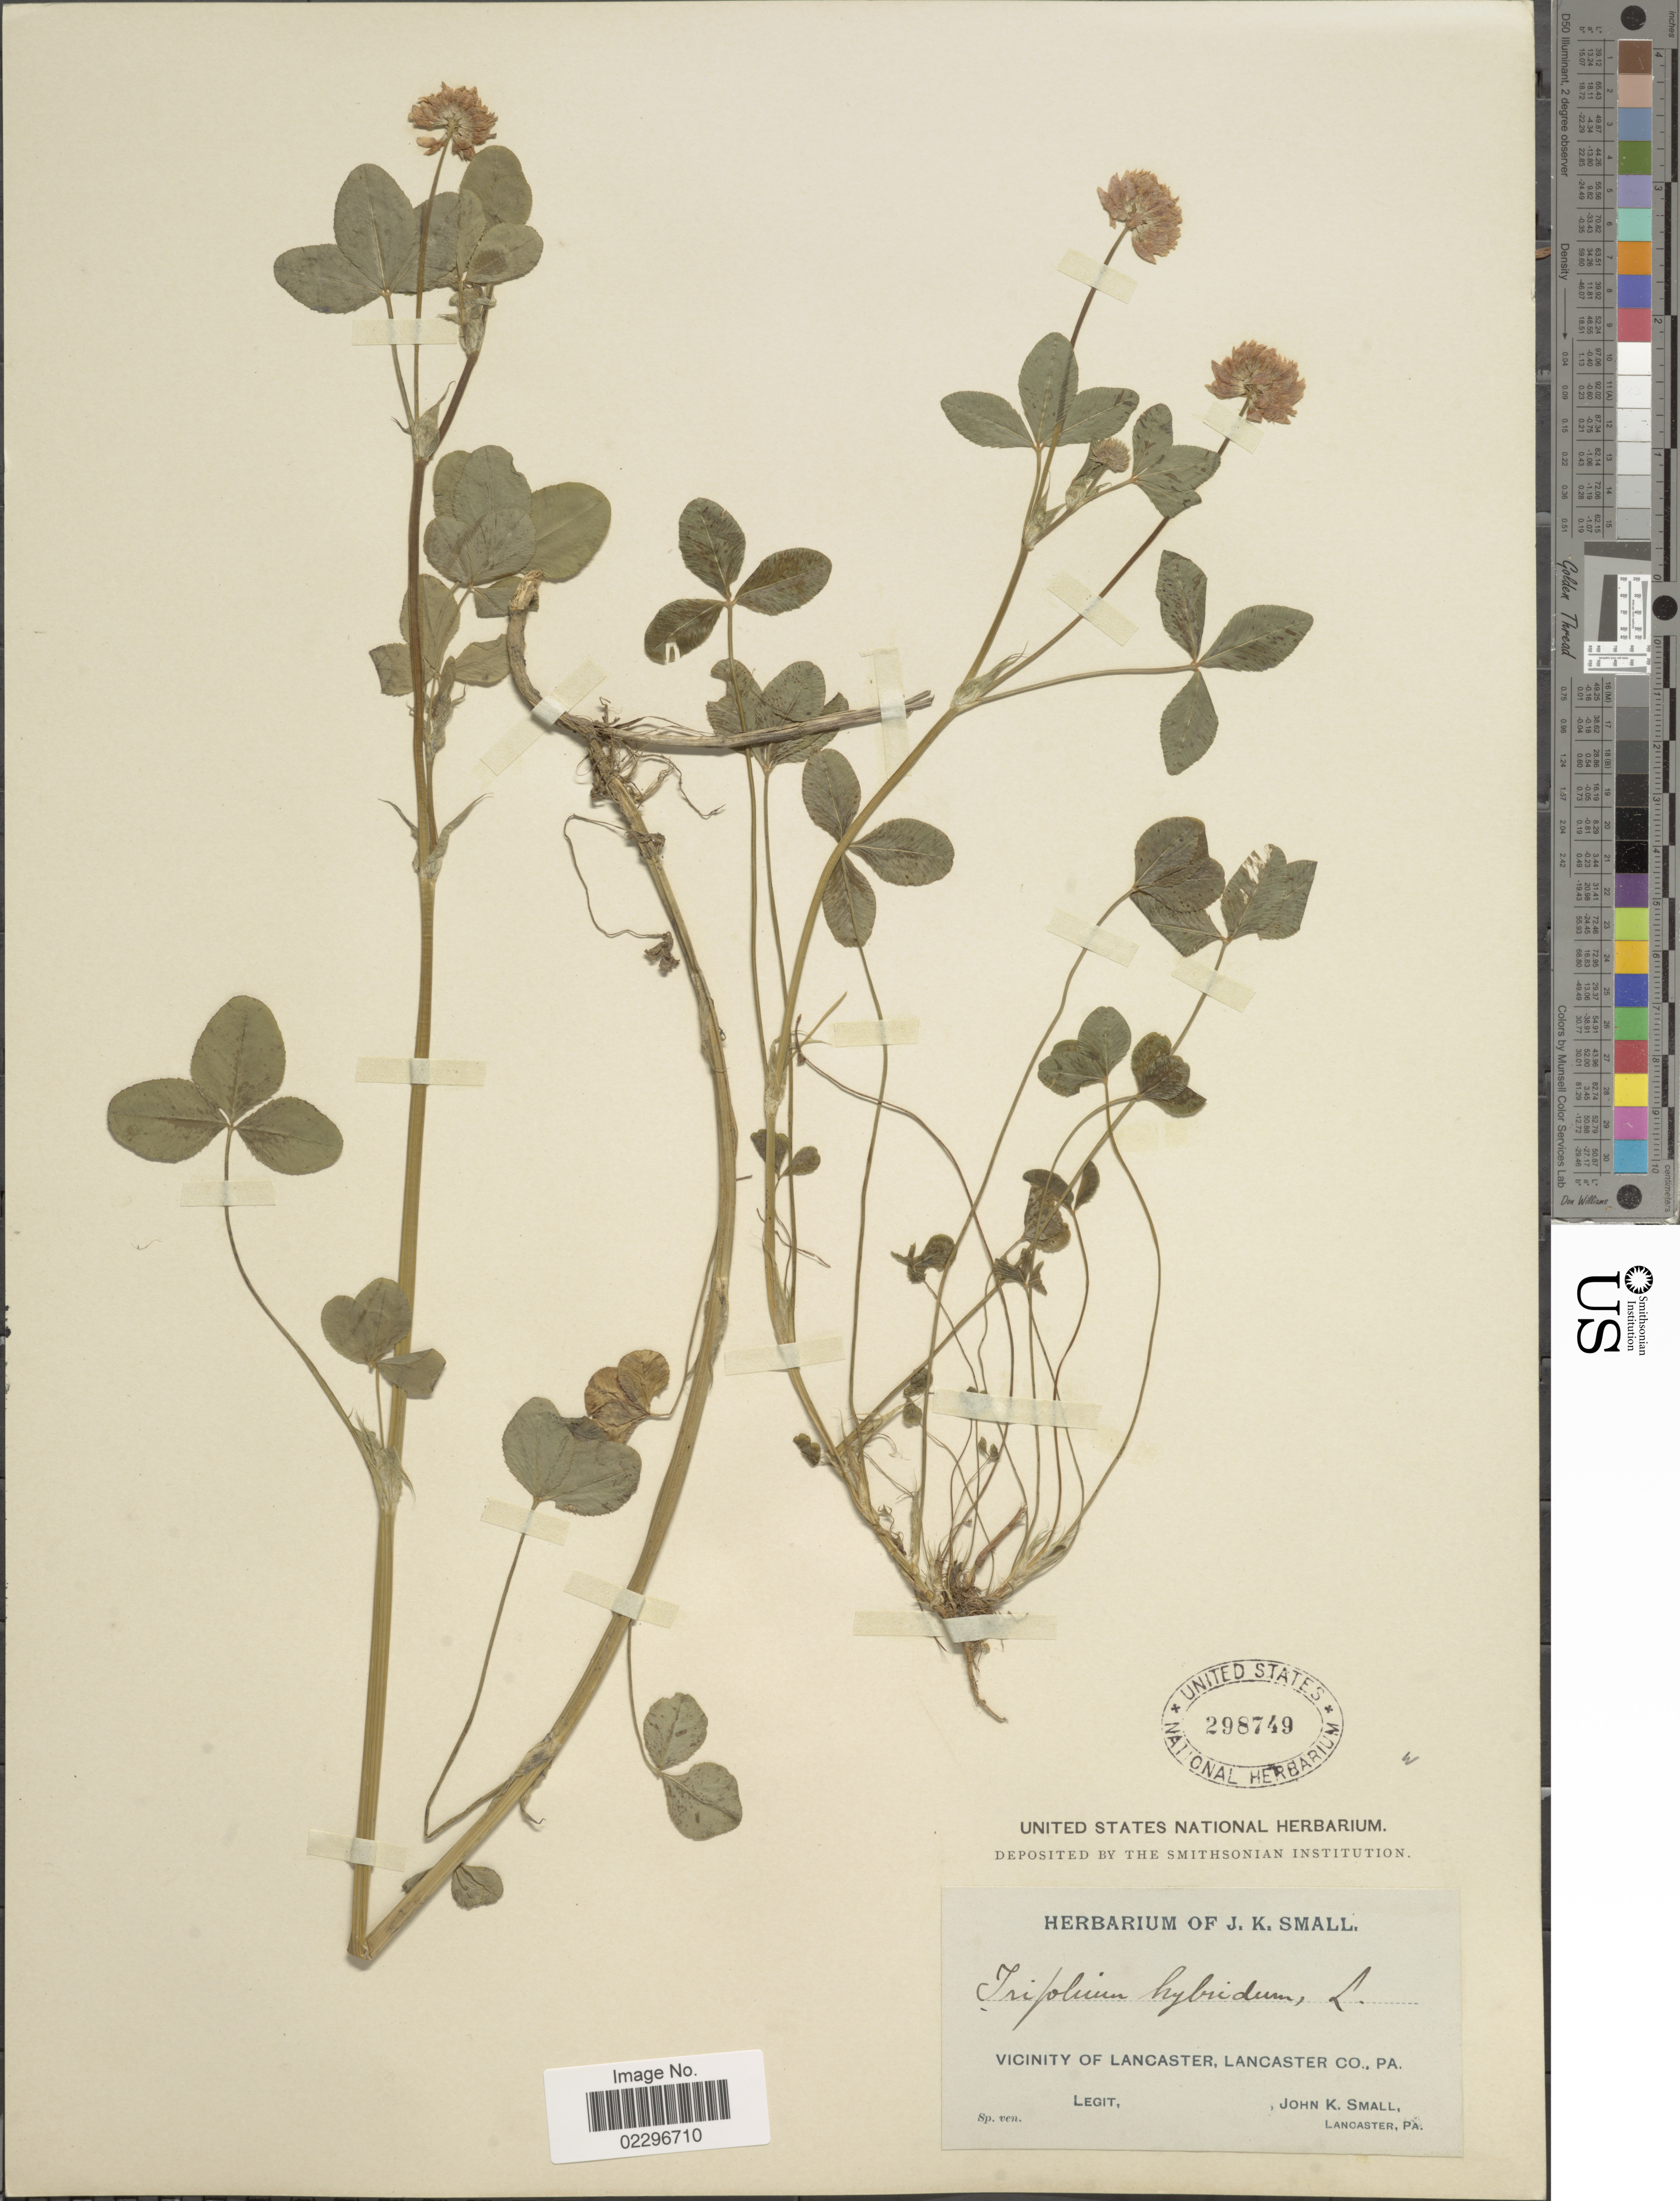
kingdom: Plantae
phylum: Tracheophyta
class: Magnoliopsida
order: Fabales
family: Fabaceae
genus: Trifolium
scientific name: Trifolium hybridum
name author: L.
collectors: J. K. Small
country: United States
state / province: Pennsylvania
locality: Vicinity of Lancaster, Lancaster Co., PA.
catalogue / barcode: US 298749